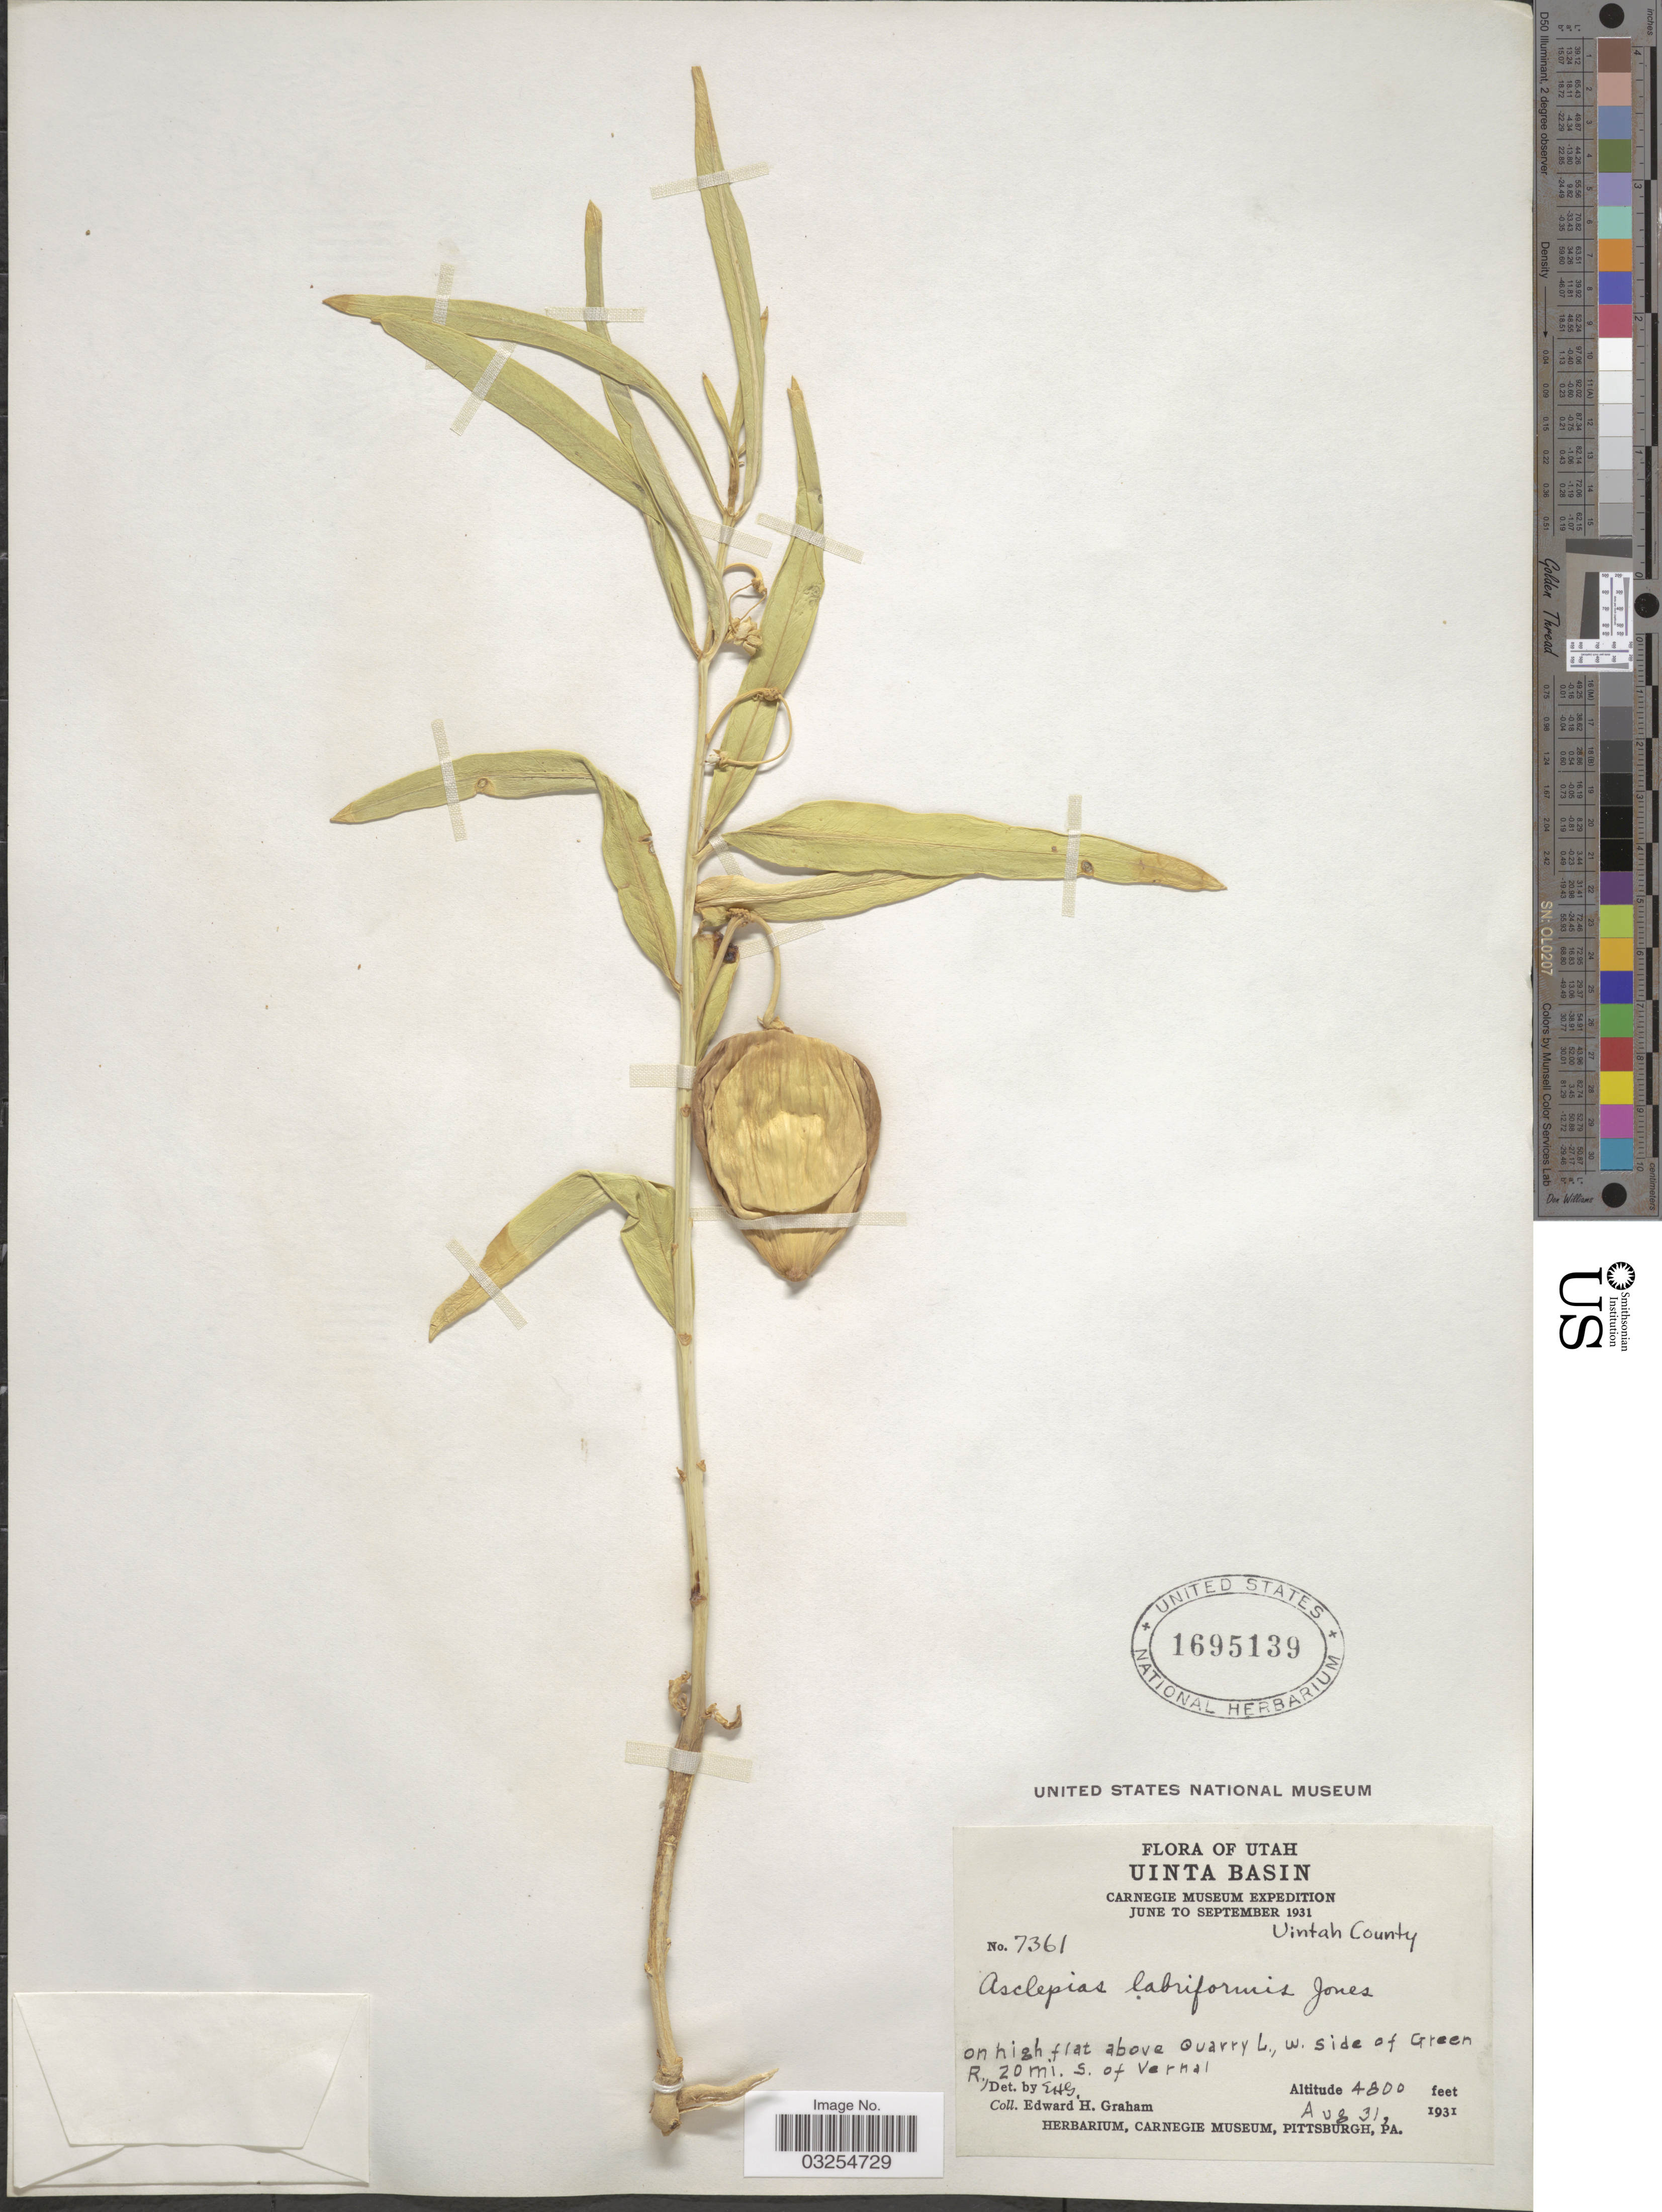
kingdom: Plantae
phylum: Tracheophyta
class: Magnoliopsida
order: Gentianales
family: Apocynaceae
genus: Asclepias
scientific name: Asclepias labriformis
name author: M.E. Jones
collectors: E. H. Graham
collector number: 7361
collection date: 1931-08-31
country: United States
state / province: Utah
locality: Uinta Basin. Uintah County. On high flat above Quarry L., w. side of Green R., 20 mi. S. of Vernal.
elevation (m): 1463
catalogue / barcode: US 1695139